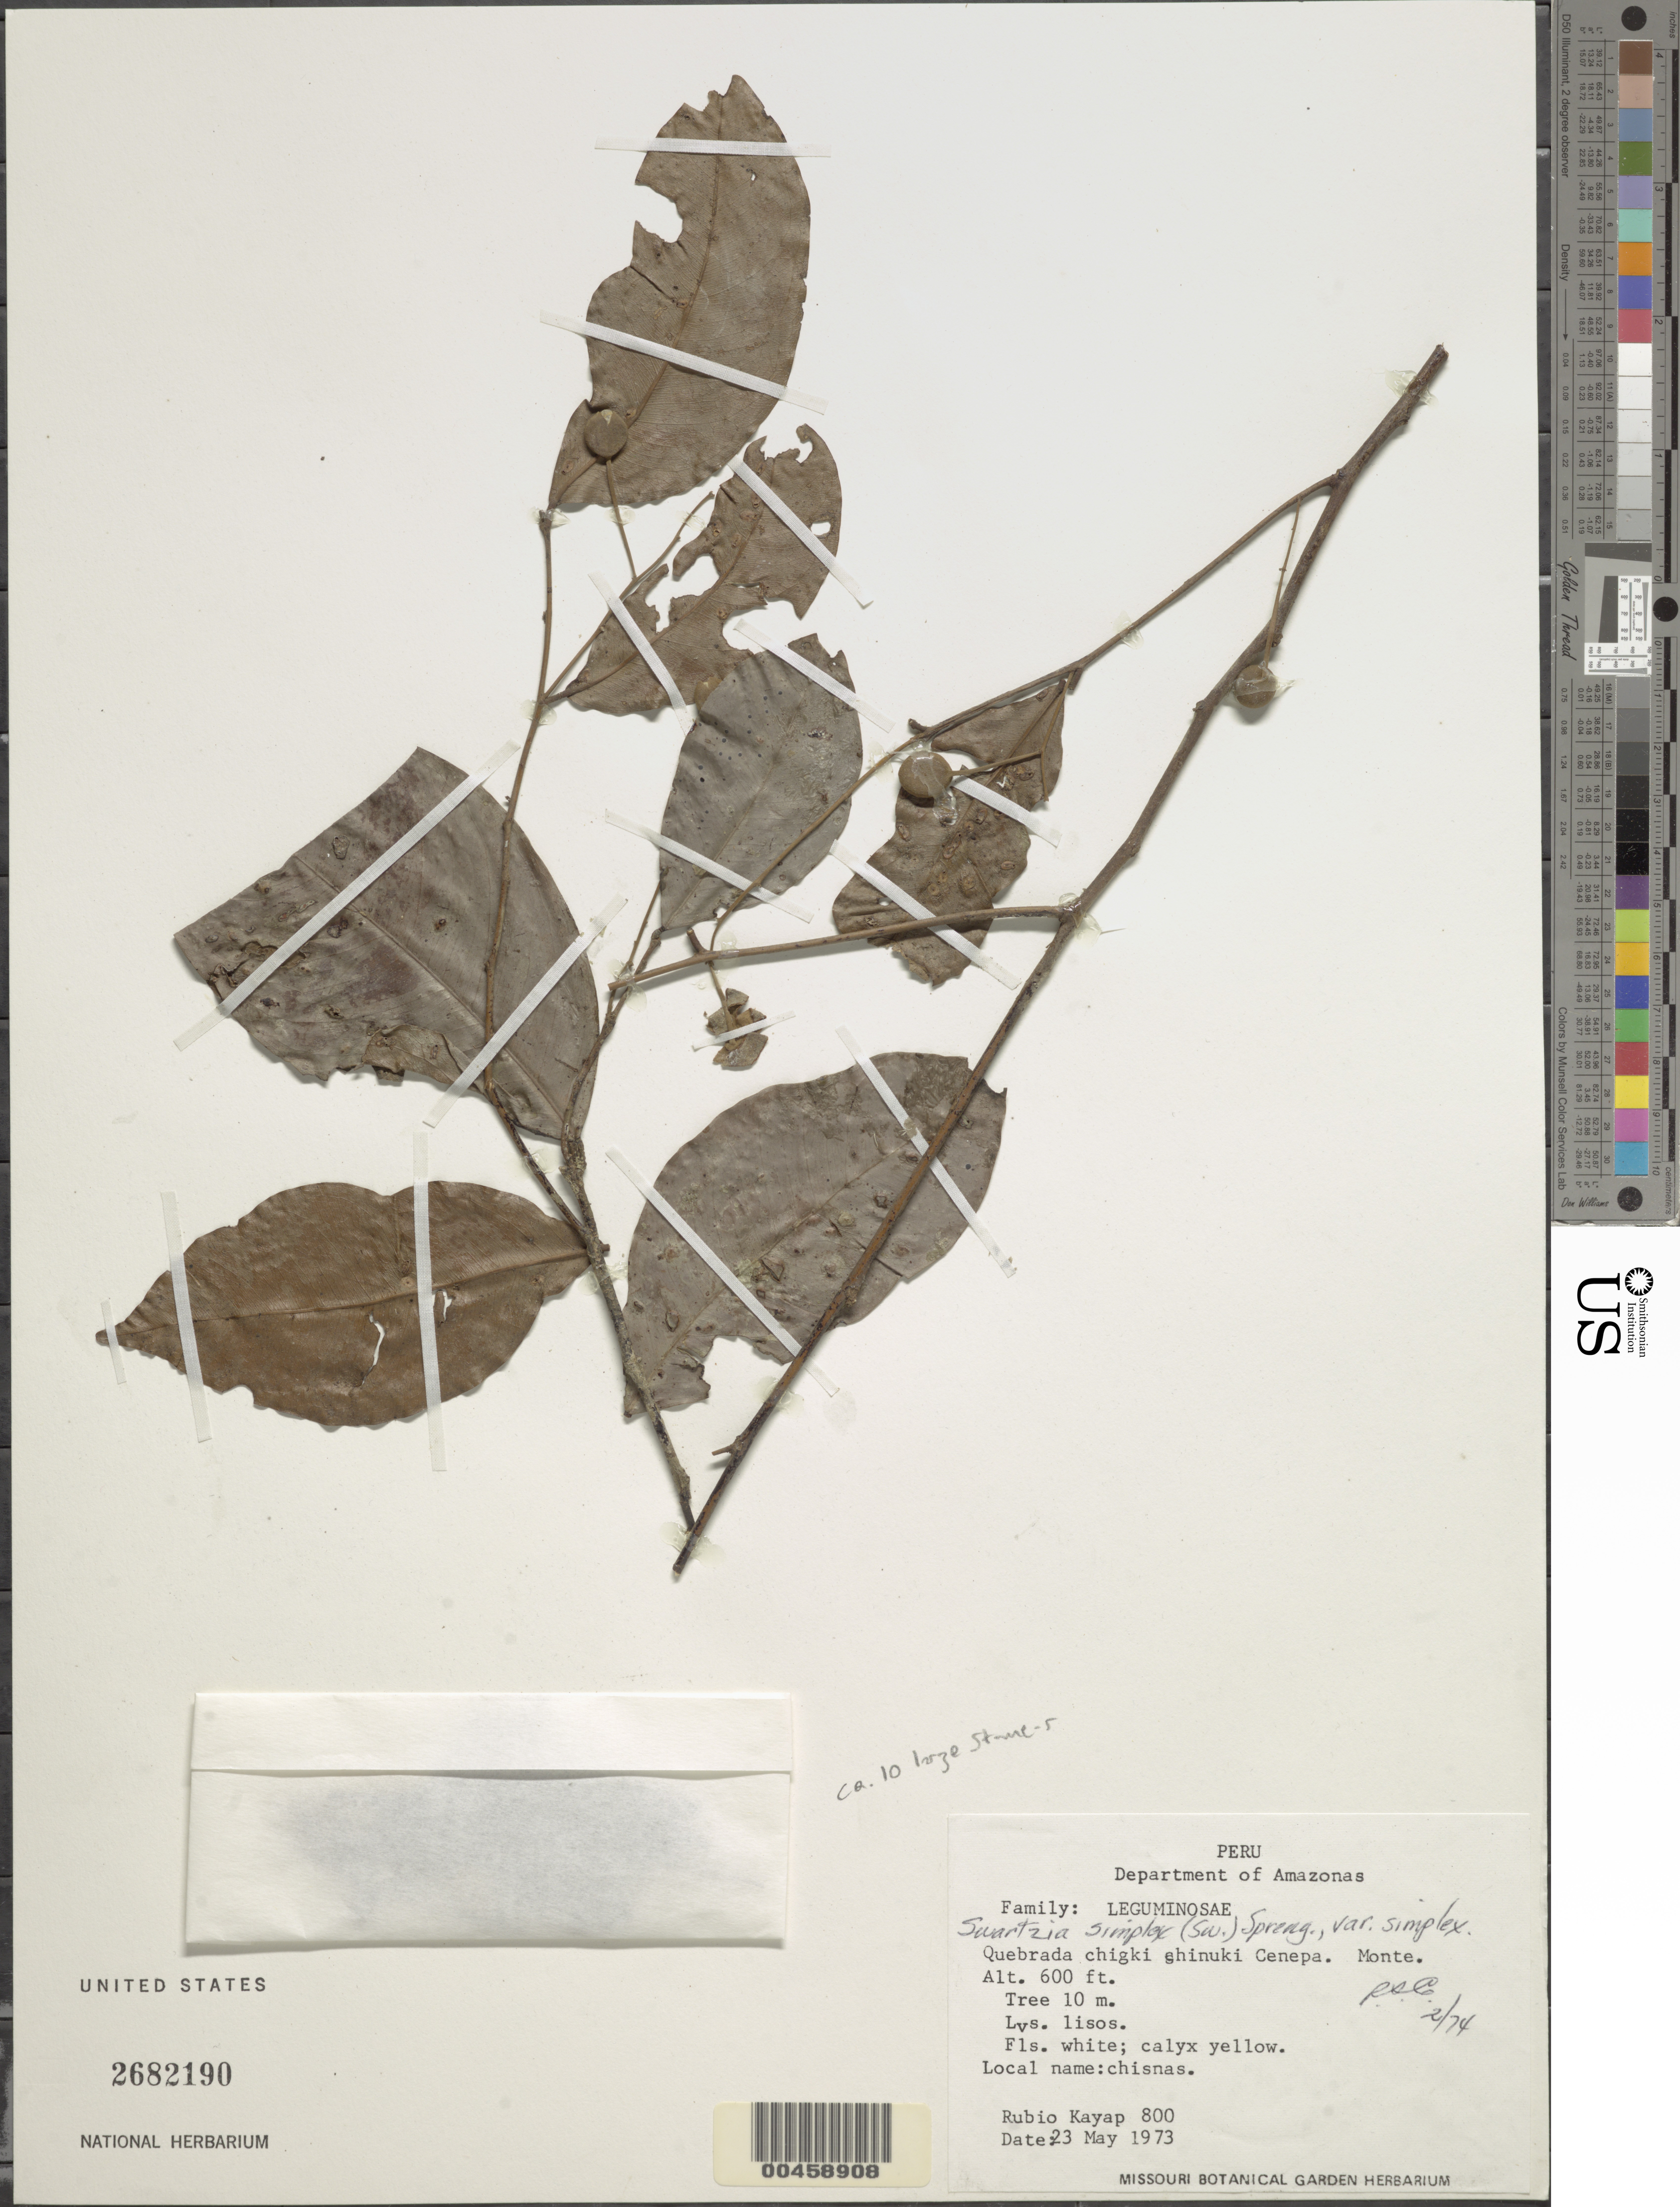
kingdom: Plantae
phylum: Tracheophyta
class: Magnoliopsida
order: Fabales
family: Fabaceae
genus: Swartzia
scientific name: Swartzia simplex var. ochnacea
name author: (DC.) R.S. Cowan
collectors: R. Kayap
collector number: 800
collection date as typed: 23 May 1973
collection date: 1973-05-23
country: Peru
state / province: Amazonas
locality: Quebrada Chigki Chinuki Cenepa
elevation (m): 600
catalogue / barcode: US 2682190